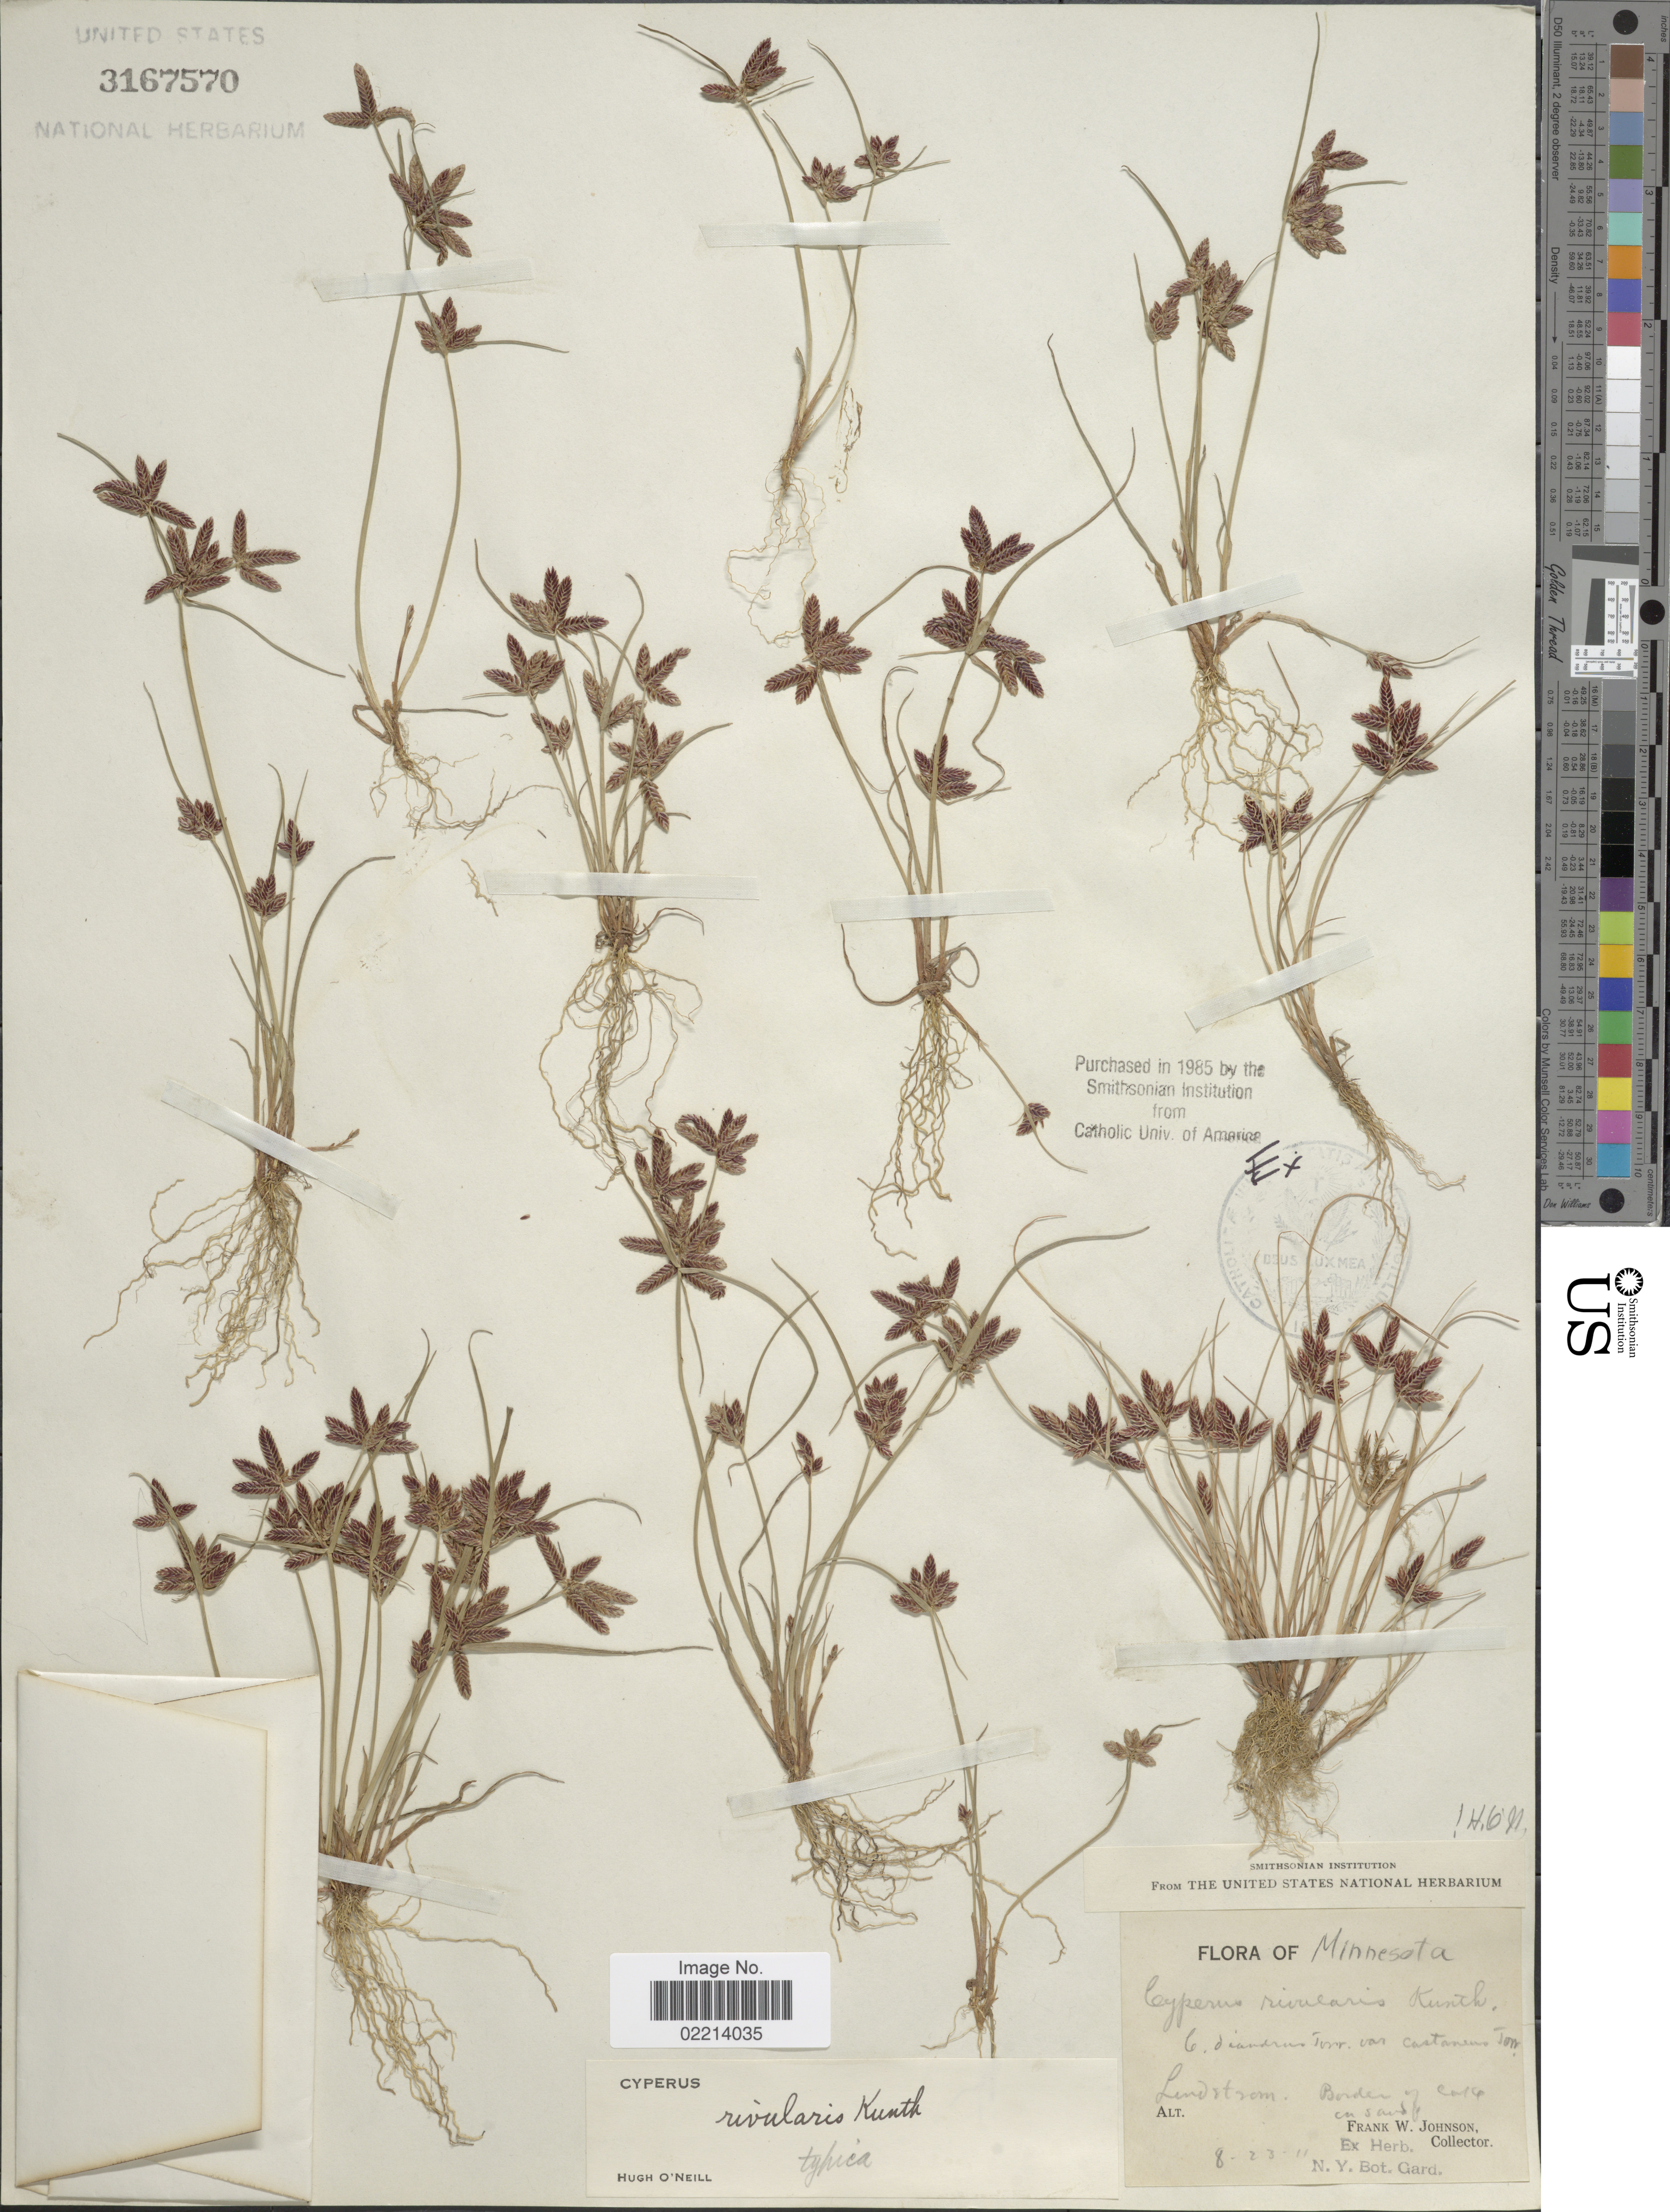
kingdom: Plantae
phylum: Tracheophyta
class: Liliopsida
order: Poales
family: Cyperaceae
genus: Cyperus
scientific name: Cyperus bipartitus Torr.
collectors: F. W. Johnson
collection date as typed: Transcribed d/m/y: 23/8/11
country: United States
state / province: Minnesota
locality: Lindstrom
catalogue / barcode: US 3167570